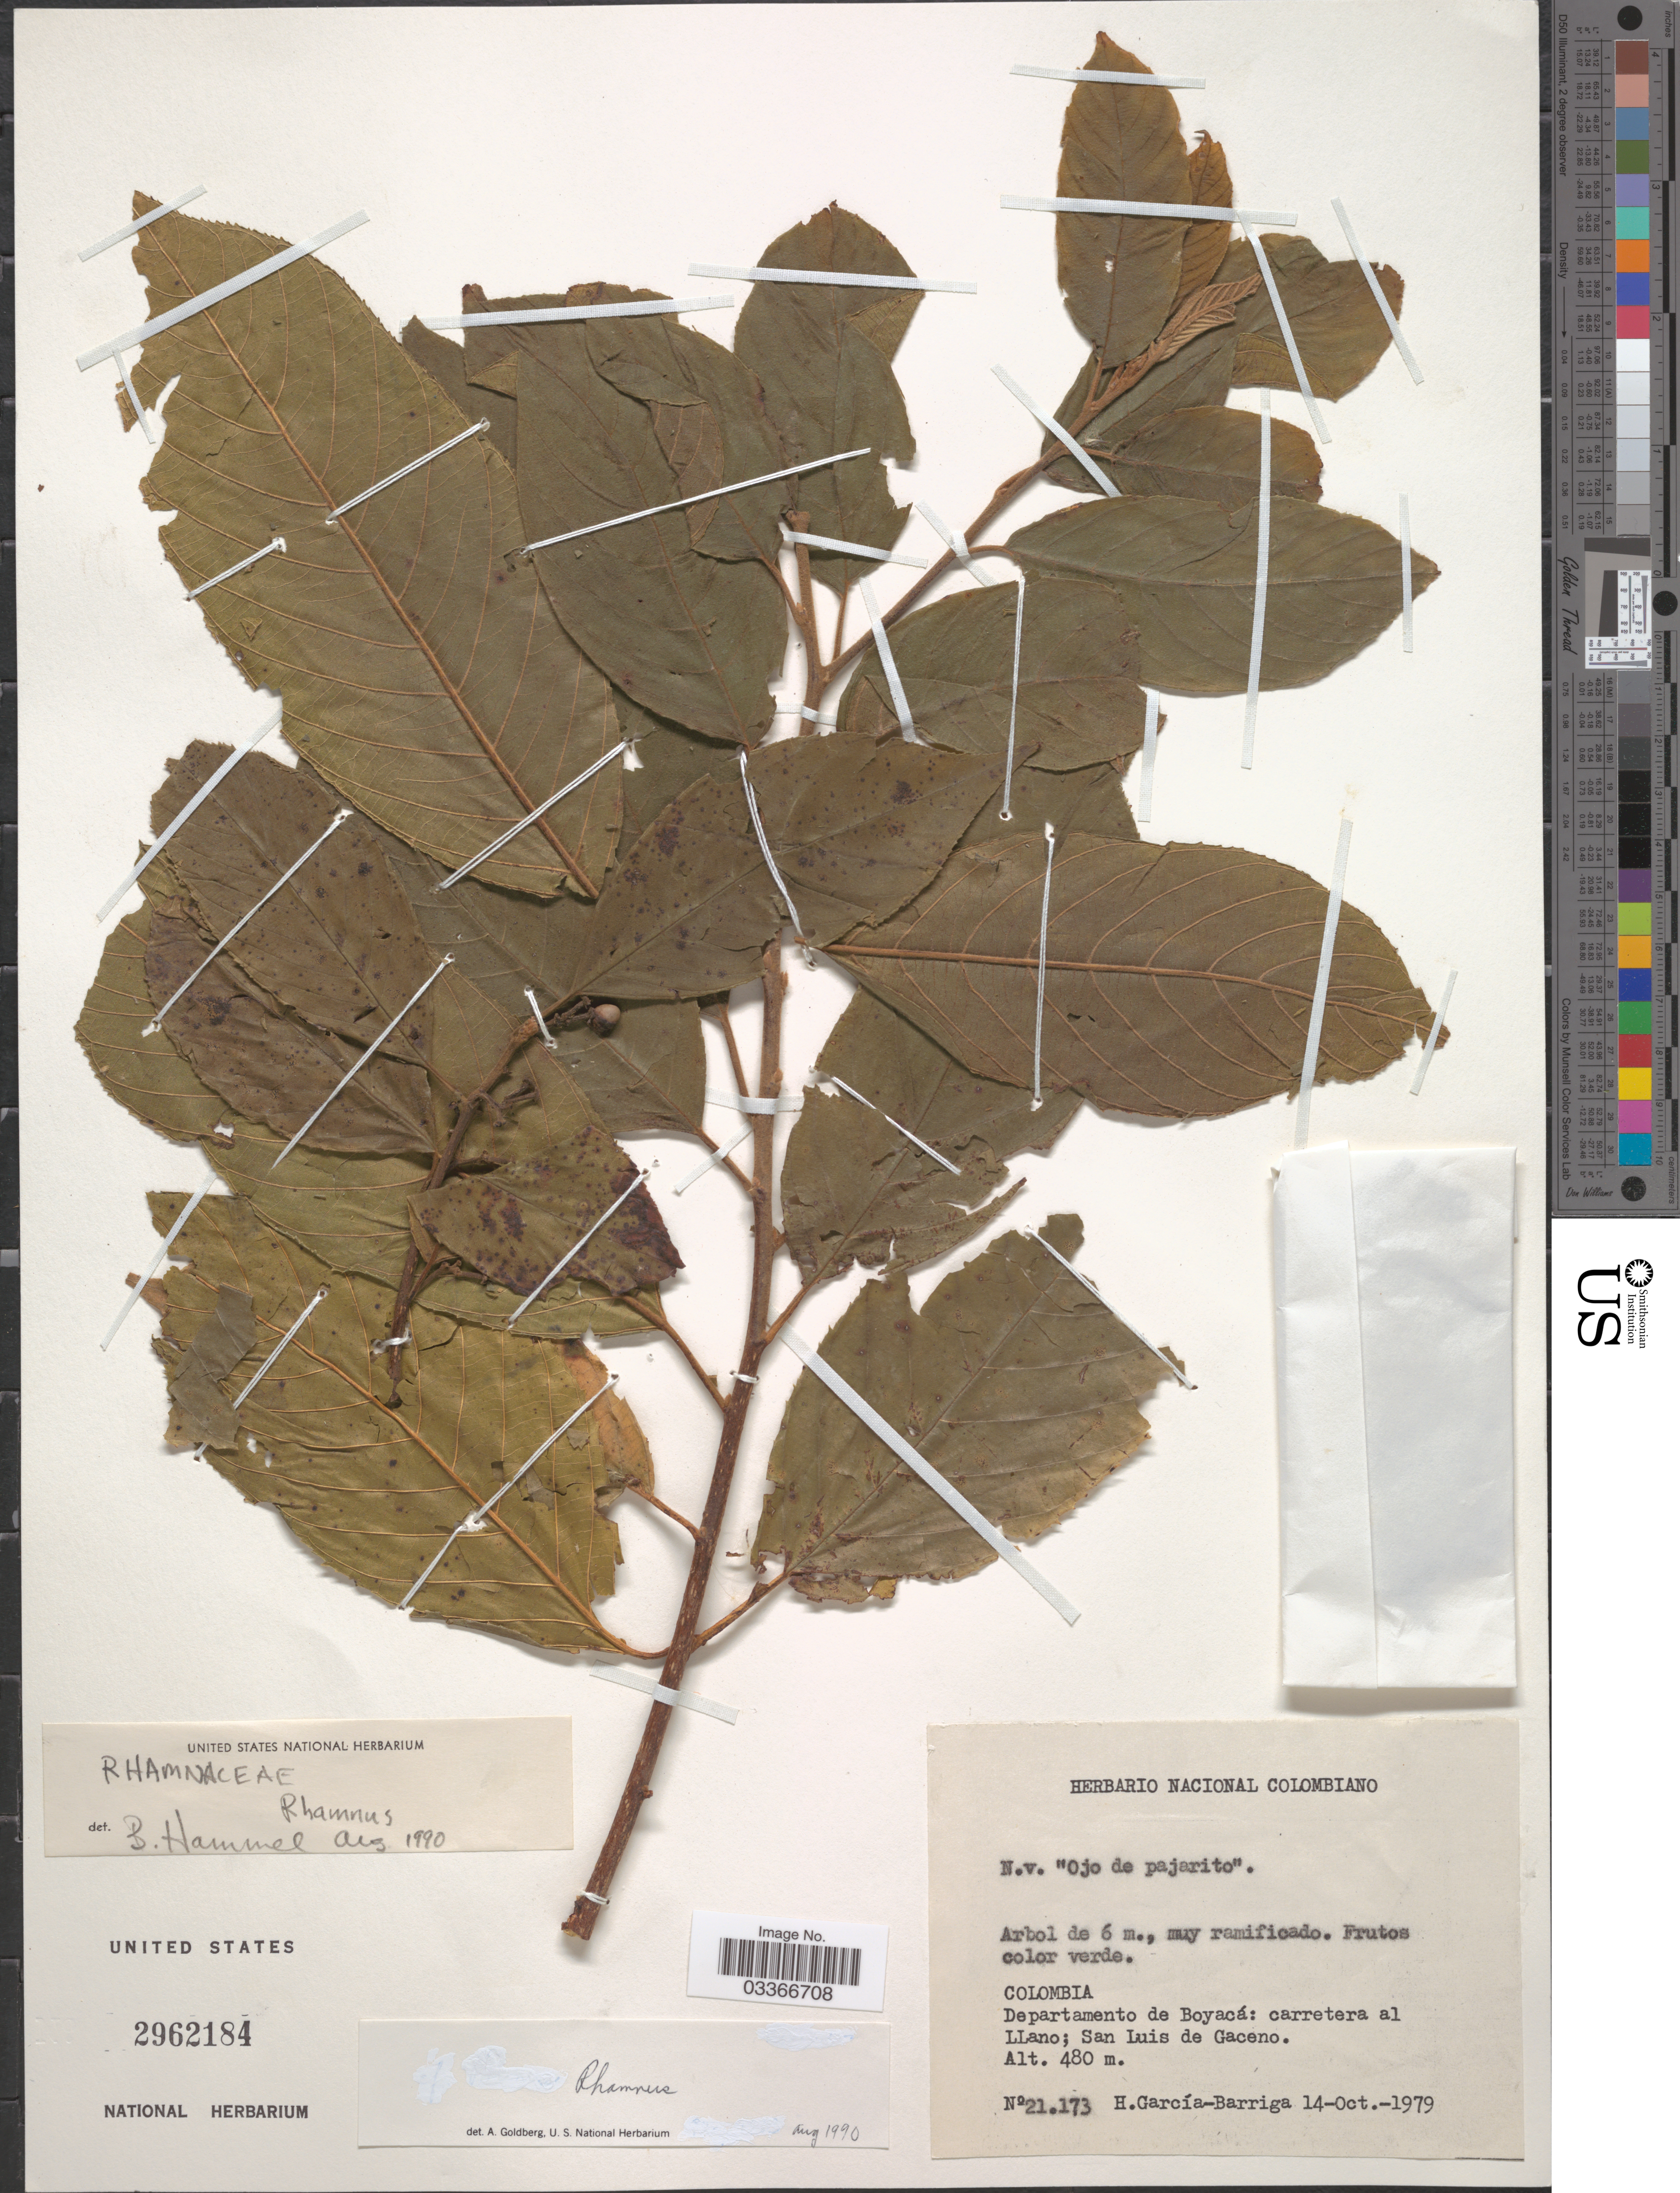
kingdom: Plantae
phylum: Tracheophyta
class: Magnoliopsida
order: Rosales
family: Rhamnaceae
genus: Rhamnus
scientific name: Rhamnus sp.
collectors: H. García Barriga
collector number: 21173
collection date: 1979-10-14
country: Colombia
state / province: Boyacá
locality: Departamento de Boyacá: carretera al Llano; San Luis de Gaceno.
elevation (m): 480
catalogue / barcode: US 2962184